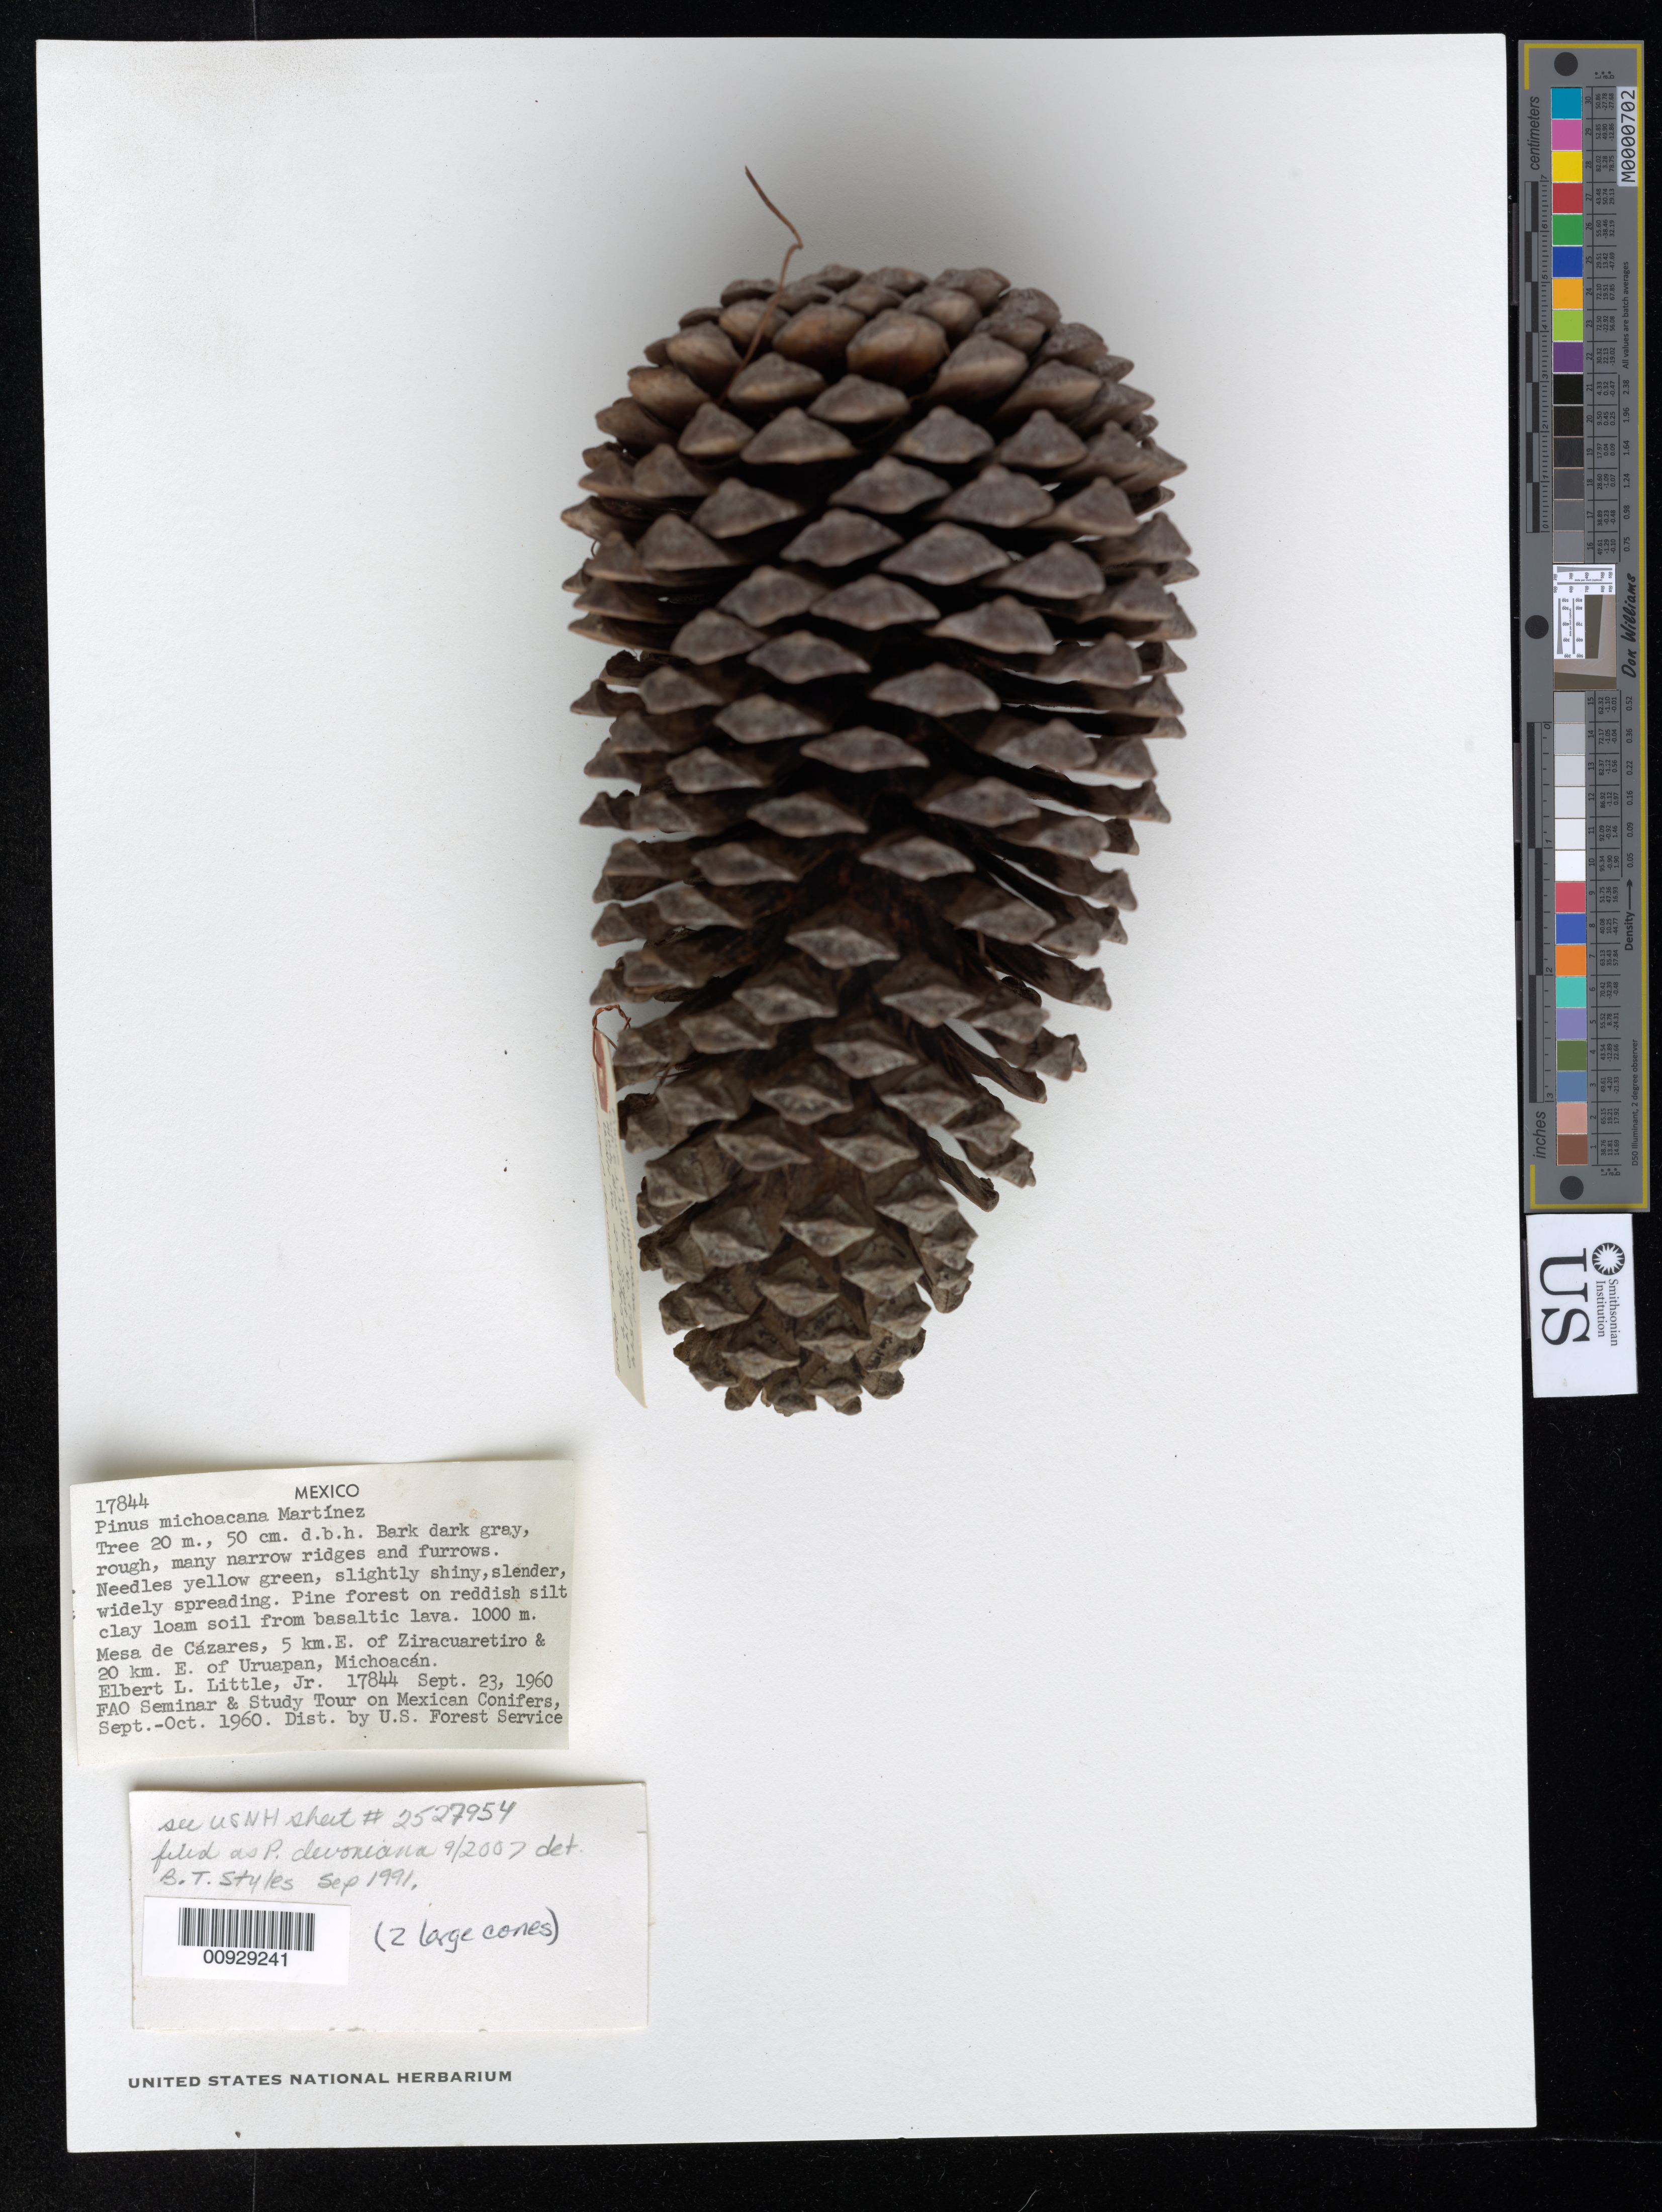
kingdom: Plantae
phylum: Tracheophyta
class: Pinopsida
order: Pinales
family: Pinaceae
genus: Pinus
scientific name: Pinus devoniana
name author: Lindl.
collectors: E. L. Little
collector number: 17844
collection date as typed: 23 Sep 1960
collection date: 1960-09-23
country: Mexico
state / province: Michoacán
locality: Mesa de Cázares, 5 km. E of Ziracuaretiro and 20 km. E of Uruapan.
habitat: Pine forest on reddish silt clay loam soil, from basaltic lava.